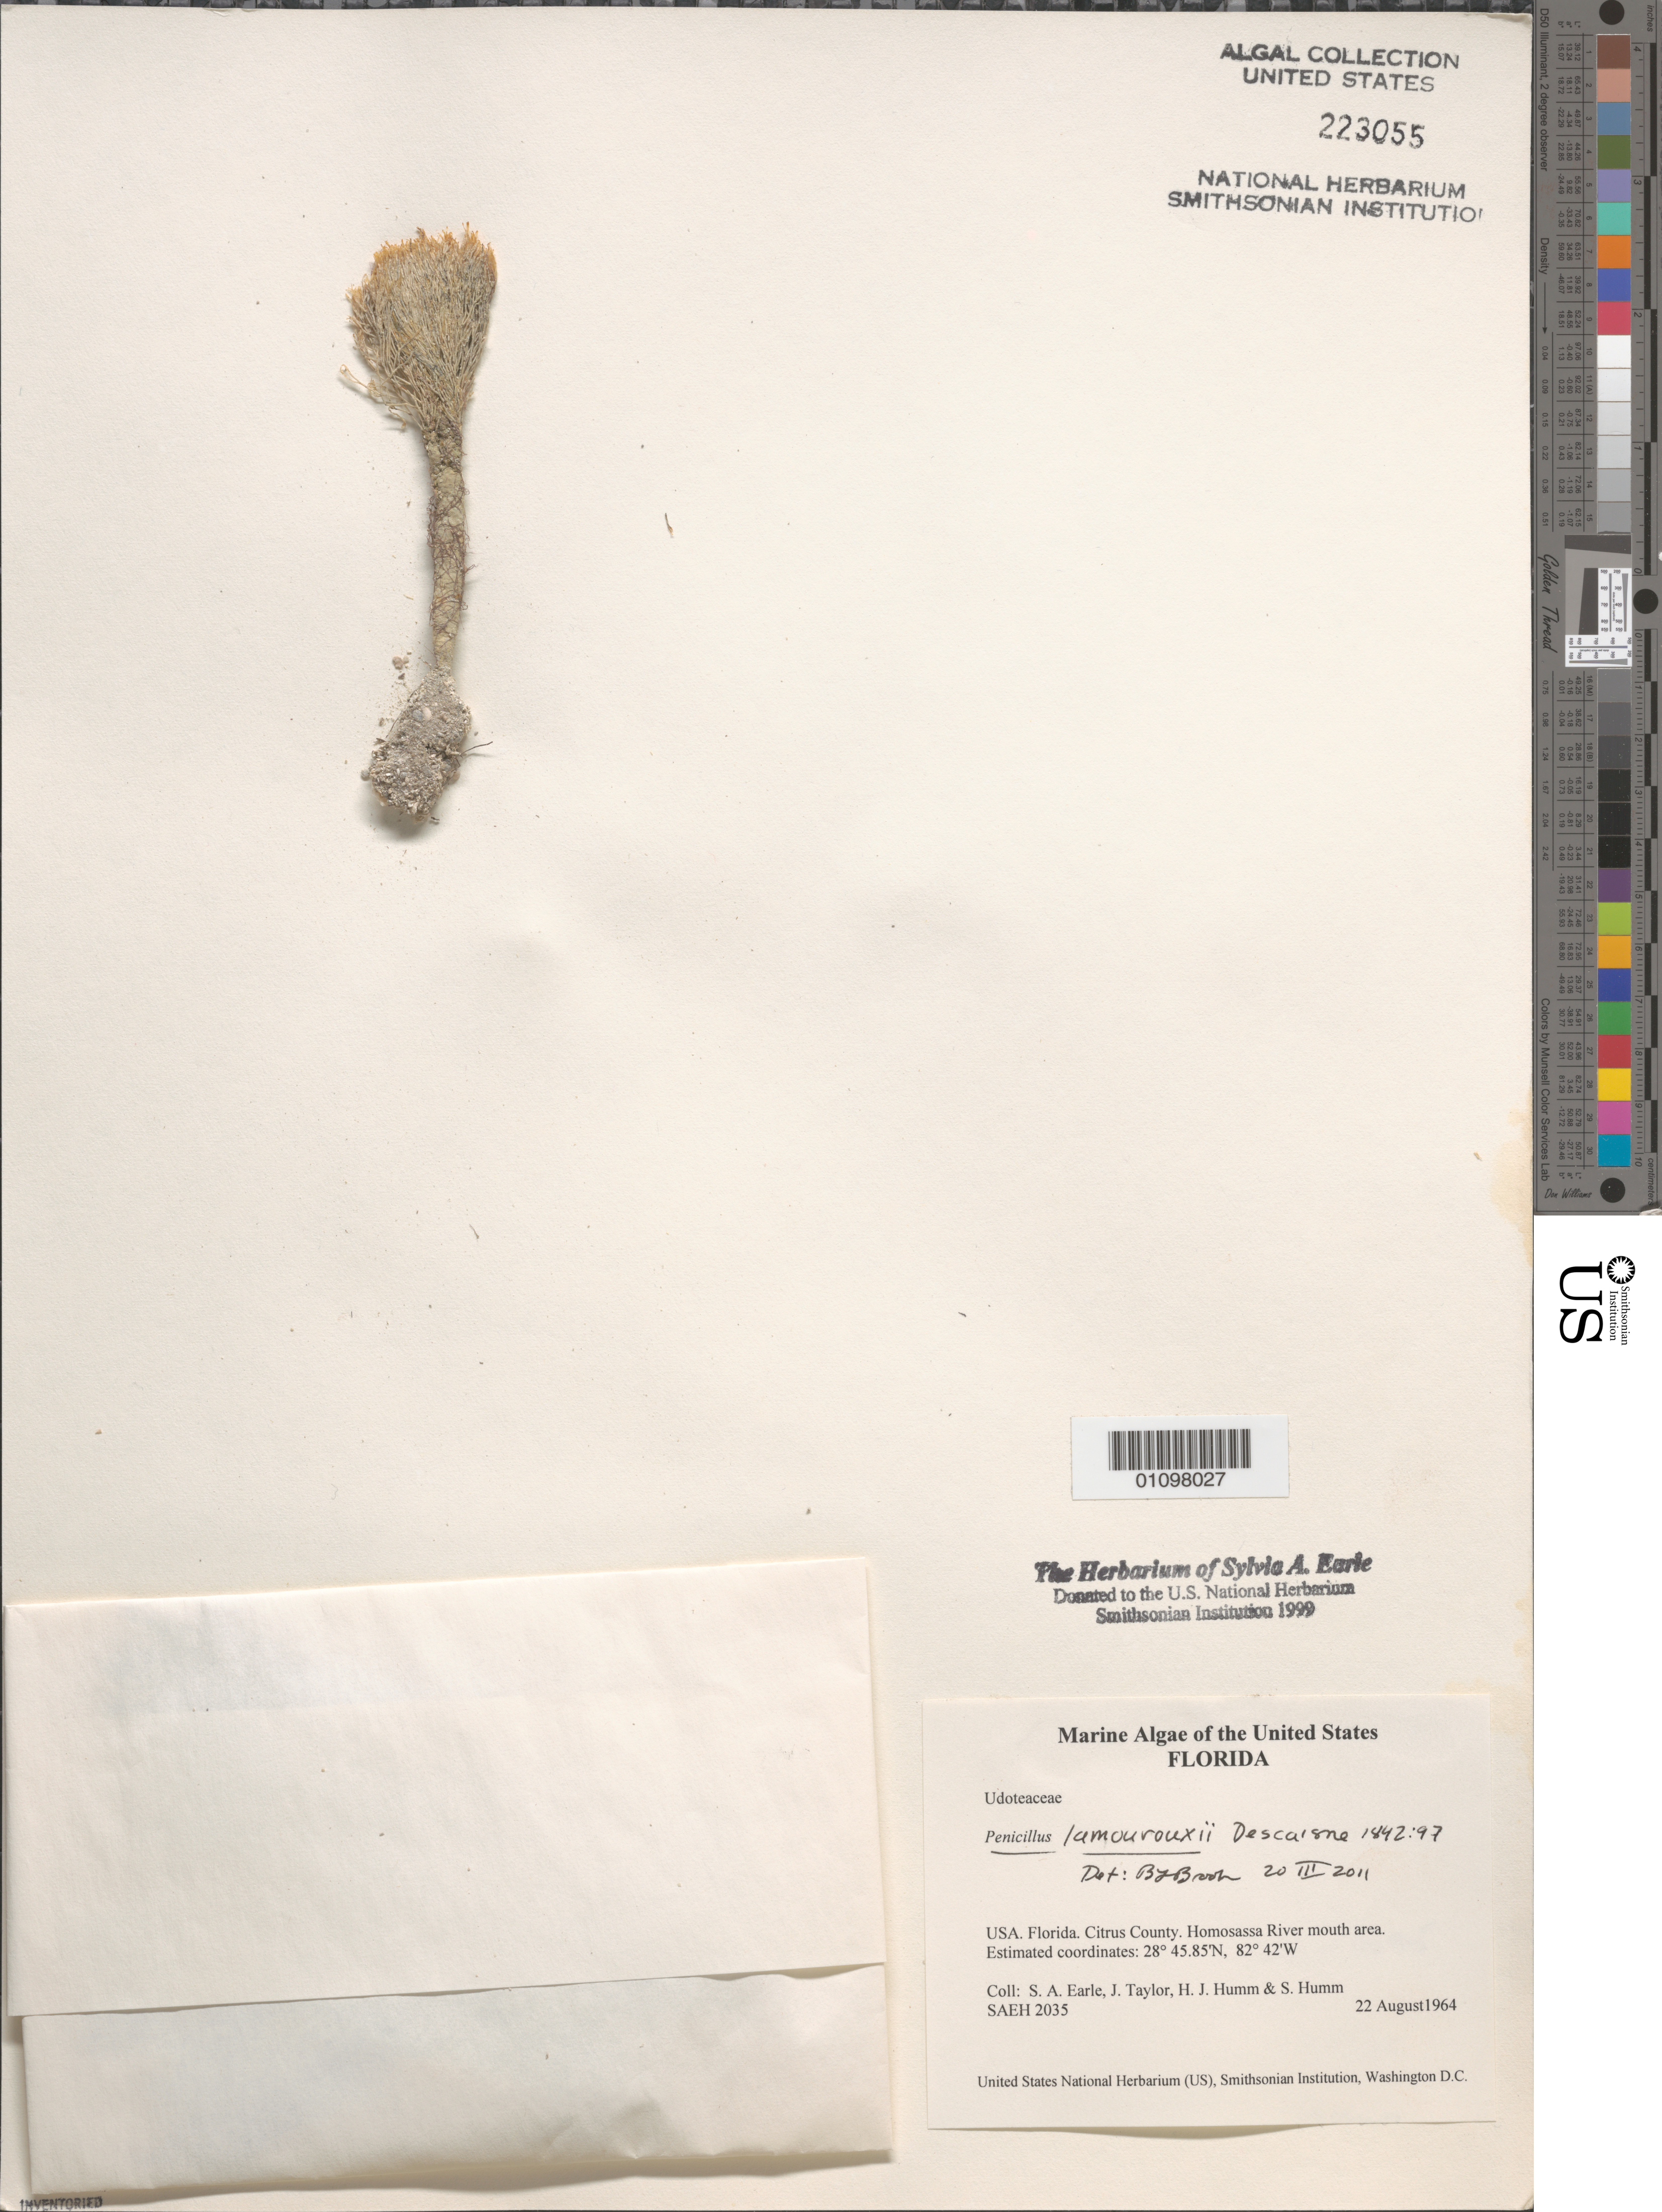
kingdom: Plantae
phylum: Chlorophyta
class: Ulvophyceae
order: Bryopsidales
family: Udoteaceae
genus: Penicillus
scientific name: Penicillus lamourouxii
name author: Decne.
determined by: Brooks, B. L., (BOT), Smithsonian Institution - National Museum of Natural History (UNITED STATES)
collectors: S. A. Earle, J. L. Taylor, H. J. Humm & S. Humm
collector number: SAEH 2035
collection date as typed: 22 Aug 1964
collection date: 1964-08-22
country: United States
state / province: Florida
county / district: Citrus County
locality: Homosassa River mouth area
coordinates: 28 45.85'N, 82 42'W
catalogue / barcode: US 223055